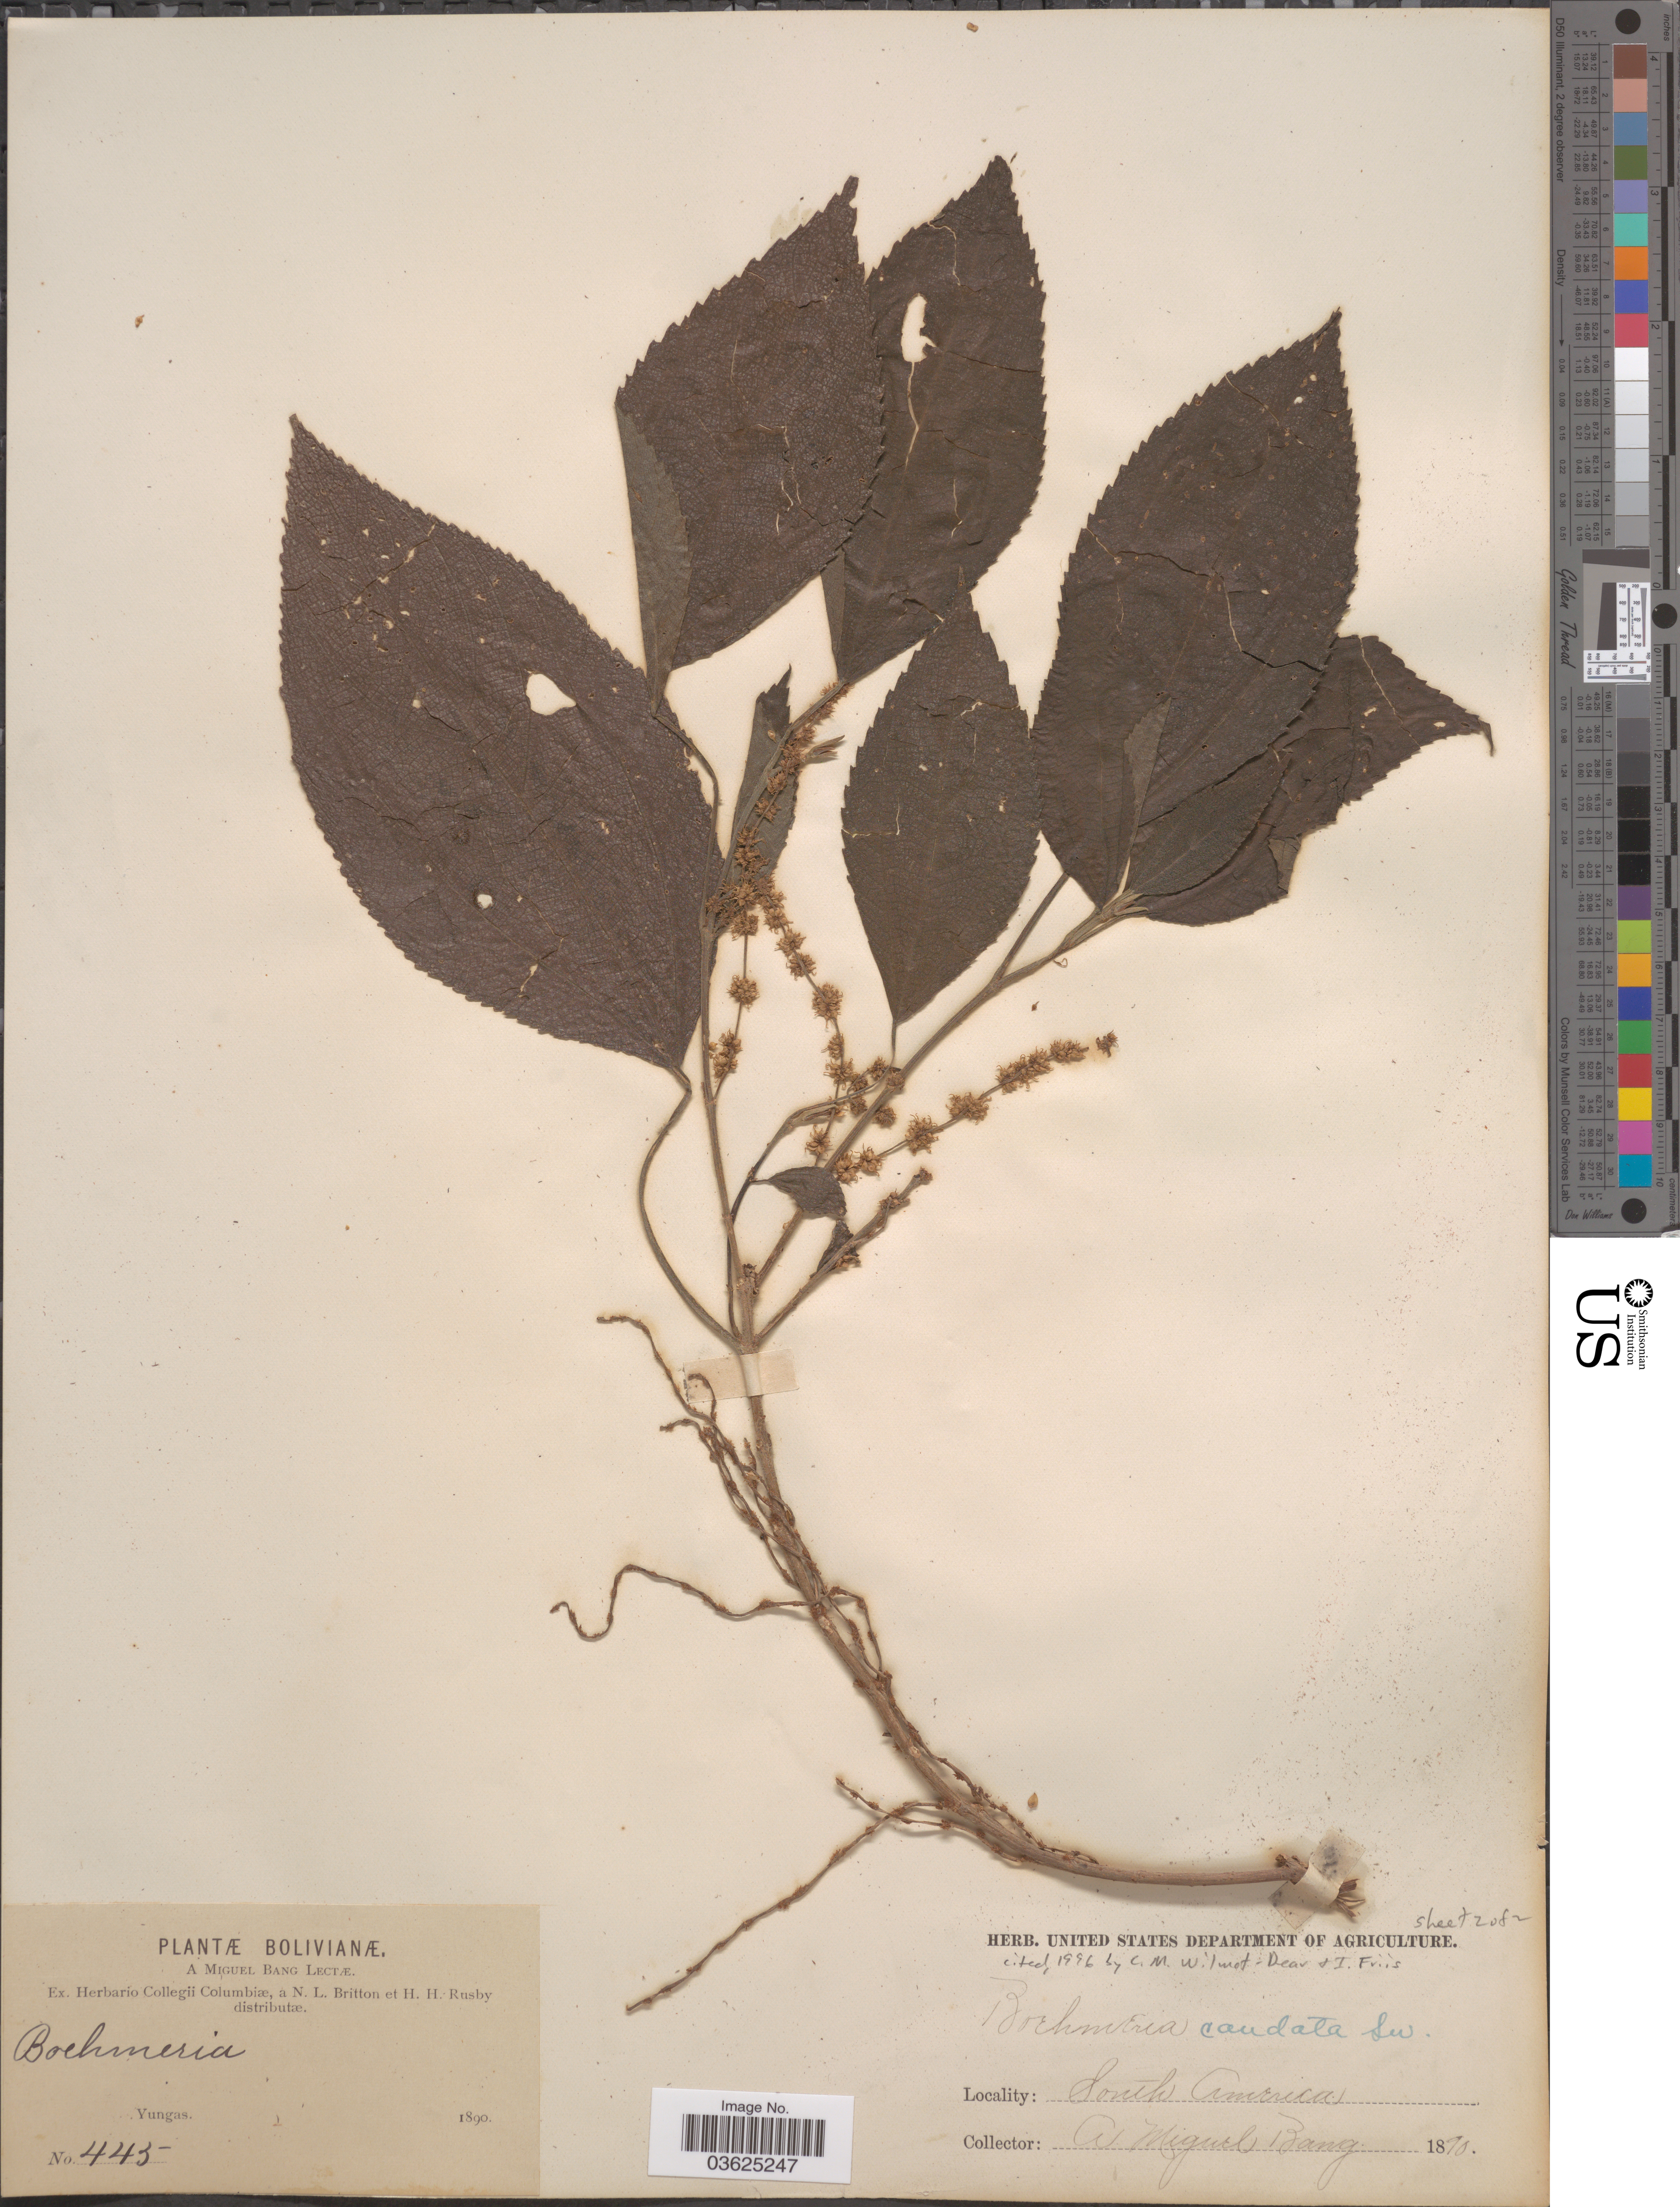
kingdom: Plantae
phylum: Tracheophyta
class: Magnoliopsida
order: Rosales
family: Urticaceae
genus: Boehmeria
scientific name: Boehmeria caudata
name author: Sw.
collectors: M. Bang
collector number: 445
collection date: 1890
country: Bolivia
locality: Yungas.